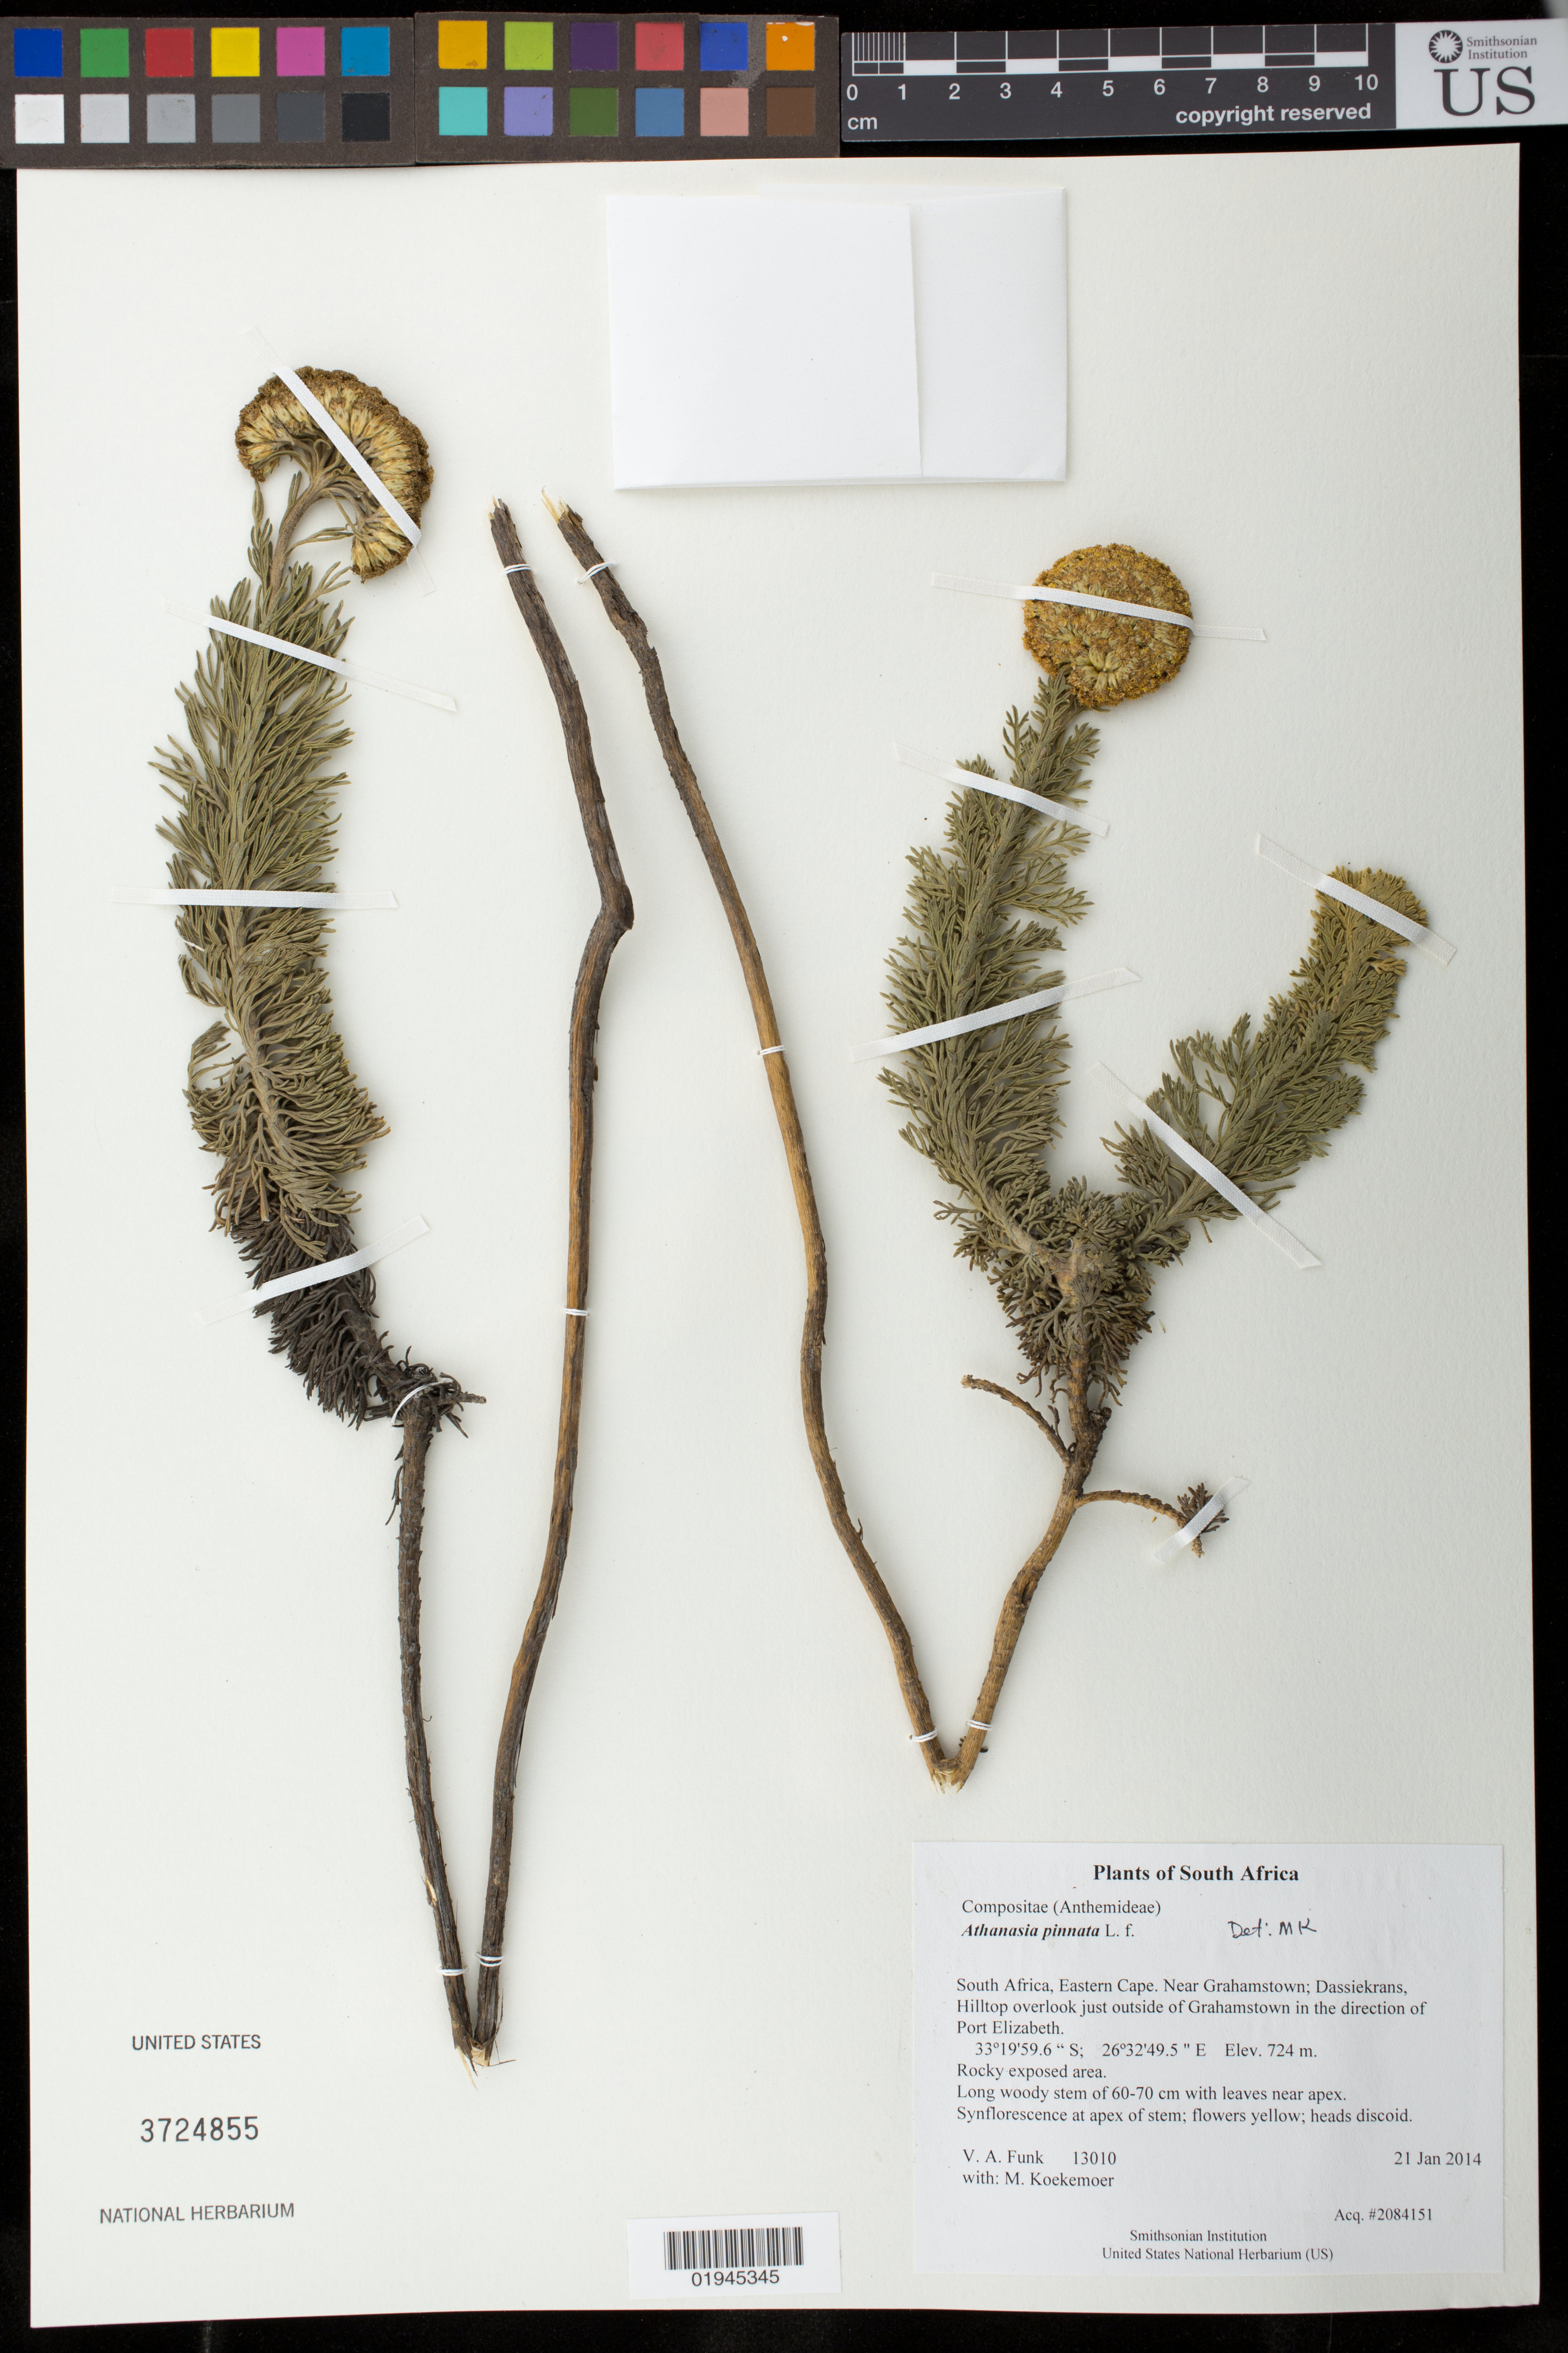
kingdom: Plantae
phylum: Tracheophyta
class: Magnoliopsida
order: Asterales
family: Asteraceae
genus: Athanasia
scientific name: Athanasia pinnata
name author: L. f.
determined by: Koekemoer, M.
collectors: M. Koekemoer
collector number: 13010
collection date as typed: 21 Jan 2014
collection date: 2014-01-21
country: South Africa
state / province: Eastern Cape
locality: Near Grahamstown; Dassiekrans, Hilltop overlook just outside of Grahamstown in the direction of Port Elizabeth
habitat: Rocky exposed area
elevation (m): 724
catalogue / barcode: US 3724855